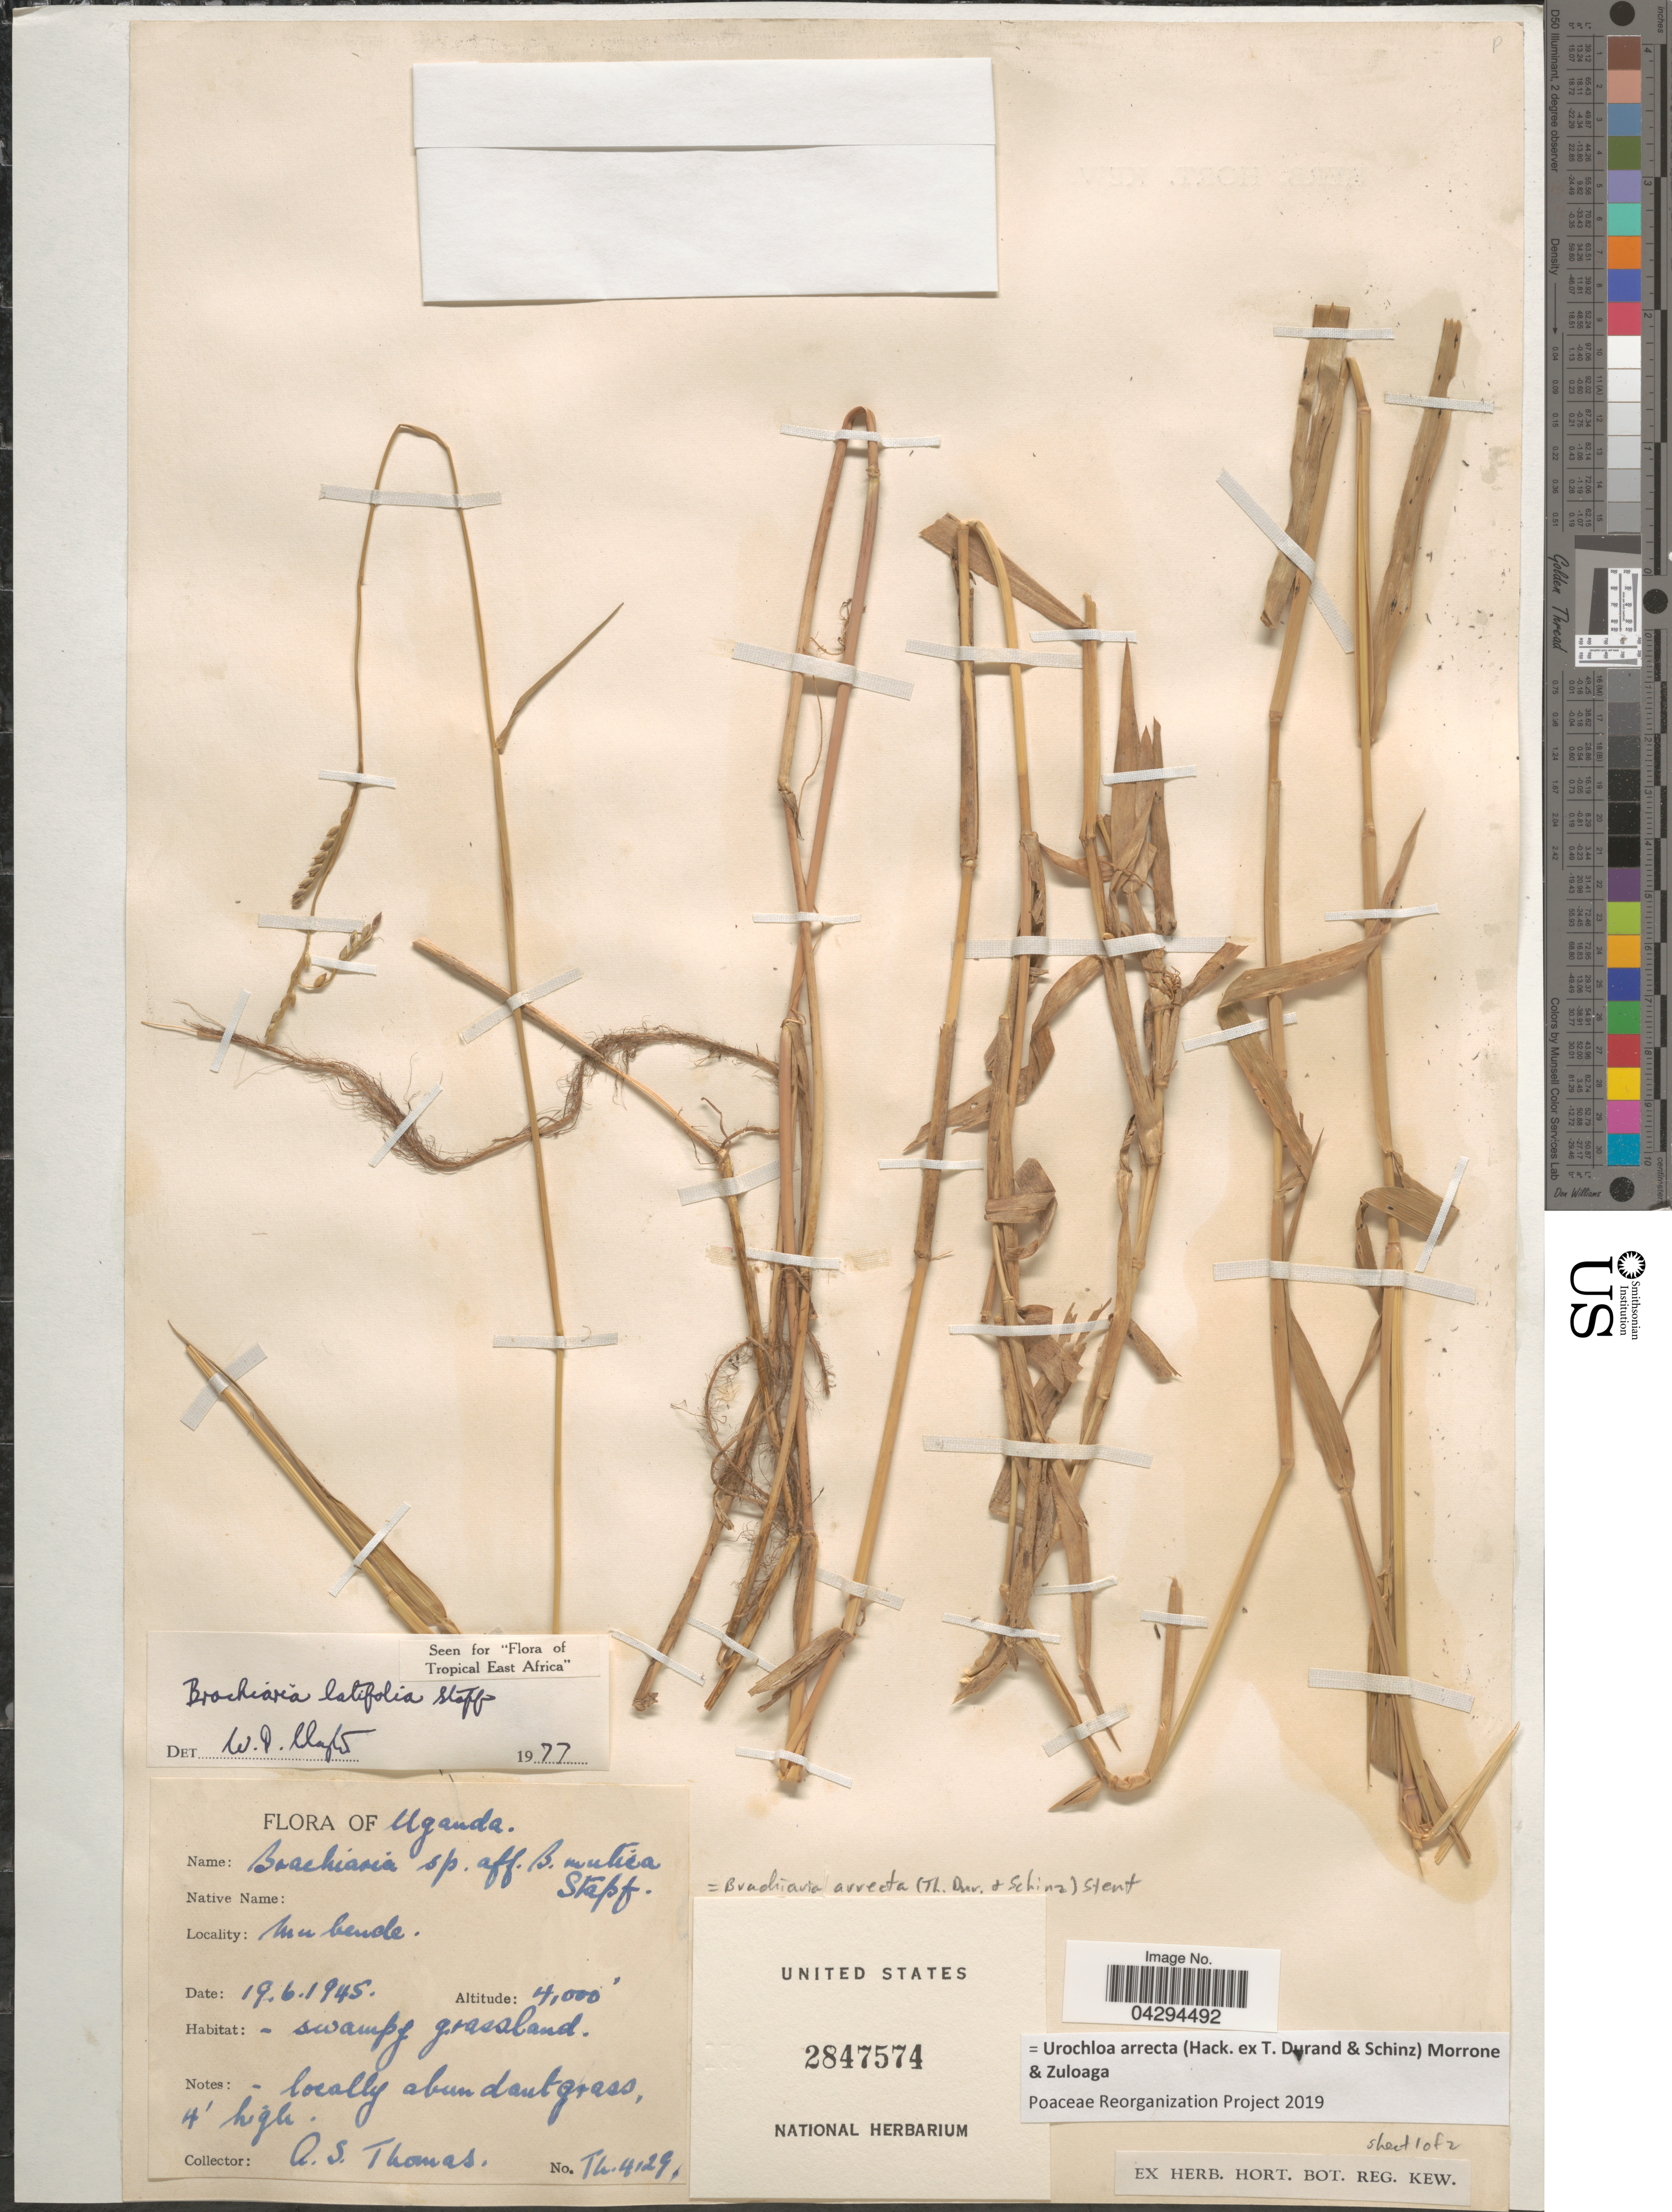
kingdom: Plantae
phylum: Tracheophyta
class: Liliopsida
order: Poales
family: Poaceae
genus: Urochloa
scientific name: Urochloa arrecta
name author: (Hack. ex Durand & Schinz) Morrone & Zuloaga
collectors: A. Thomas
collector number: Th4129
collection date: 1945-06-19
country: Uganda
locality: Mubende.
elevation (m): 1219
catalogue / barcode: US 2847574